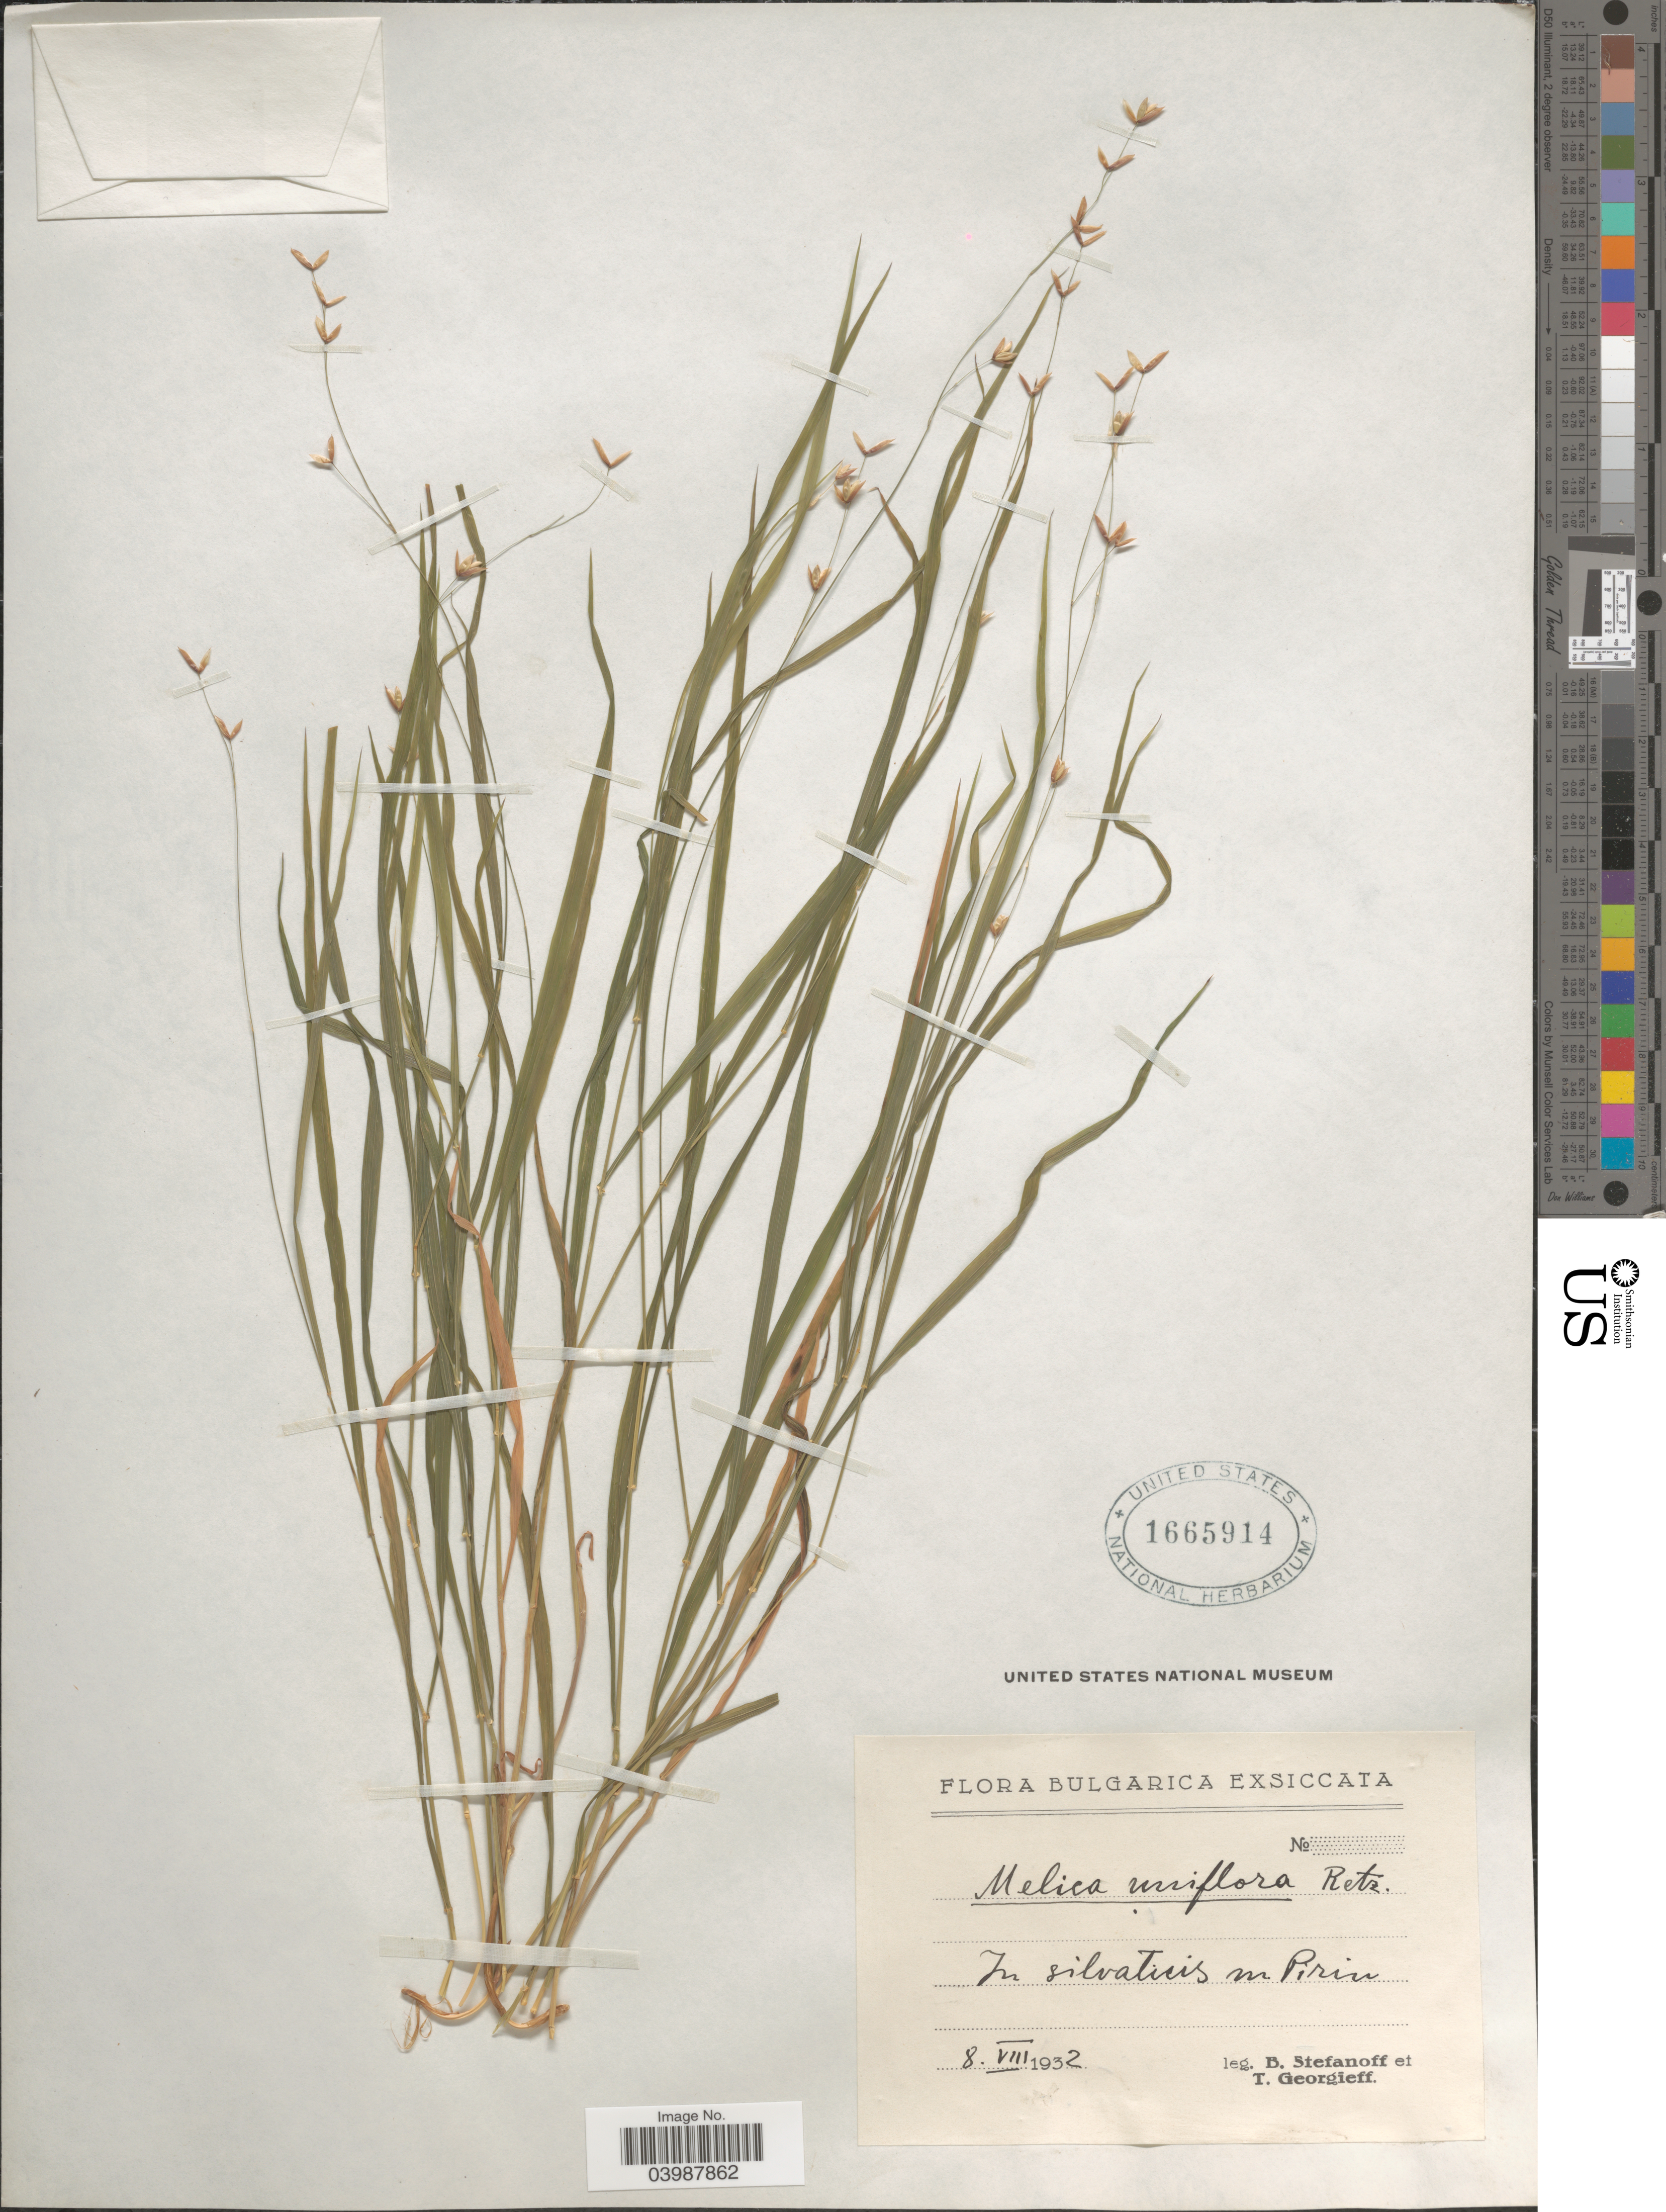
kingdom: Plantae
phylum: Tracheophyta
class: Liliopsida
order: Poales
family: Poaceae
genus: Melica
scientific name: Melica uniflora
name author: Retz.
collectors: B. Stefanoff & T. Georgieff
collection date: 1932-08-08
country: Bulgaria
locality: In silvaticis nr Pirin.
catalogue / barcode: US 1665914